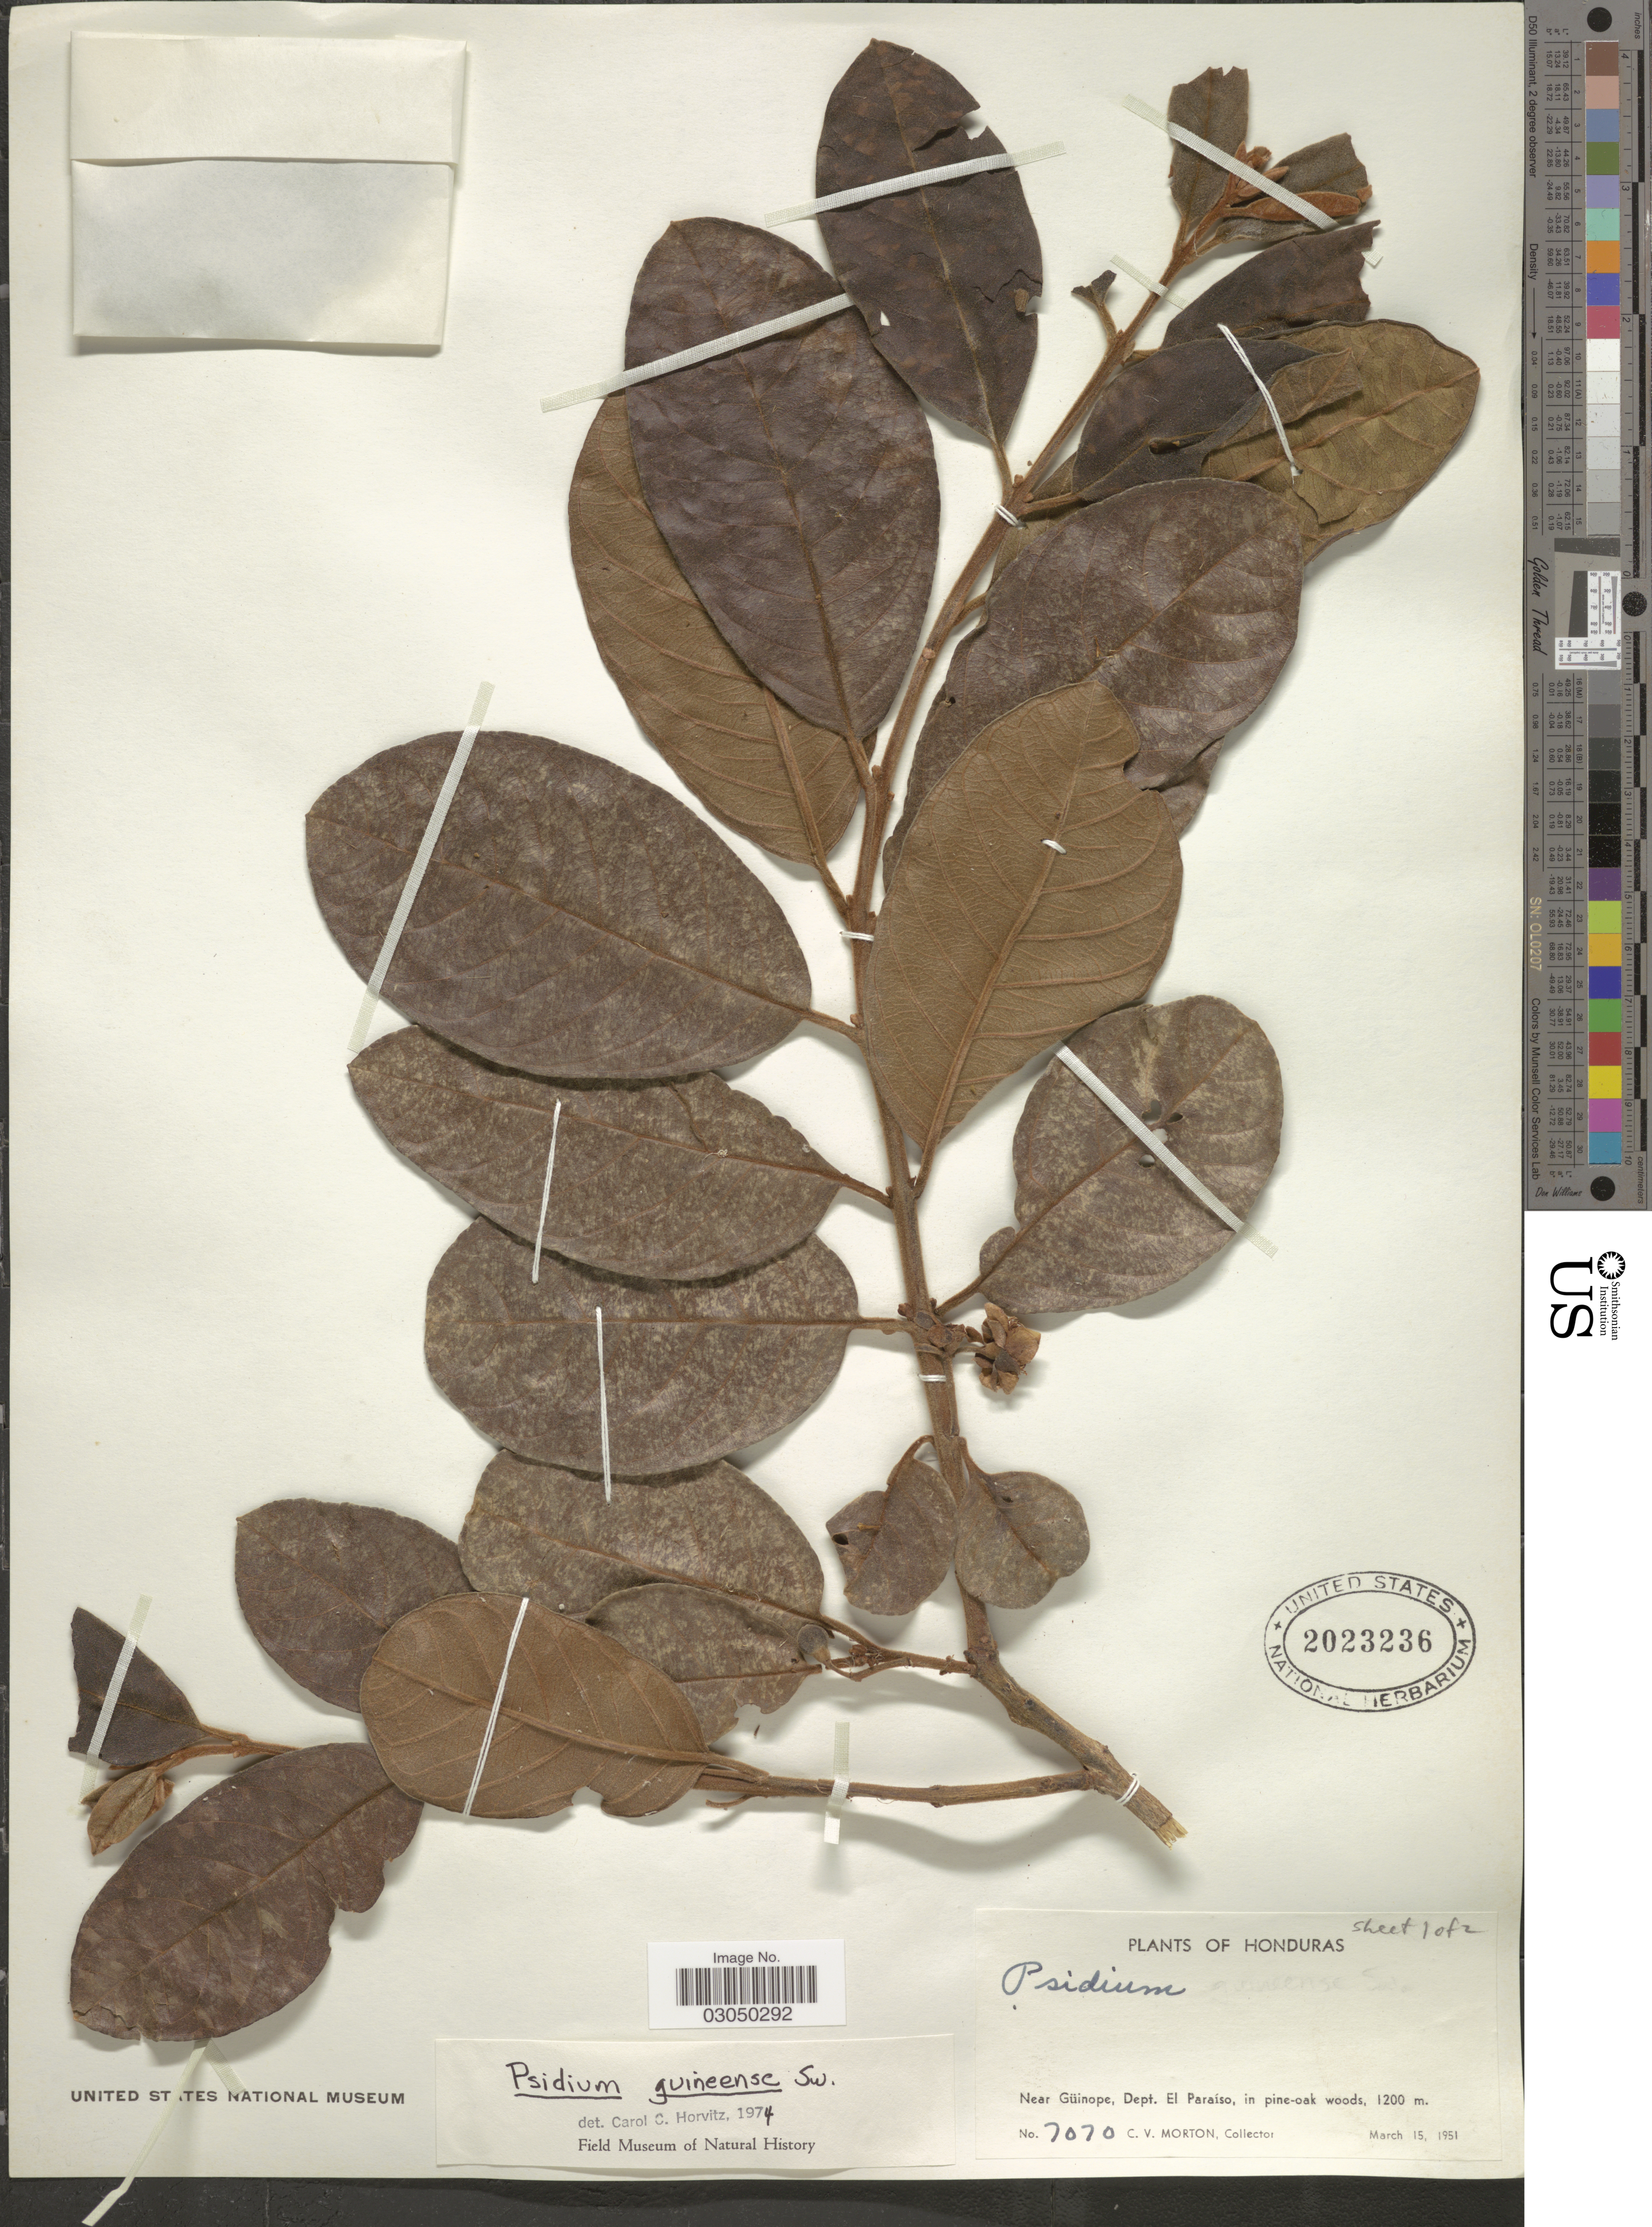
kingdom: Plantae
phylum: Tracheophyta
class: Magnoliopsida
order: Myrtales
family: Myrtaceae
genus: Psidium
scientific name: Psidium guineense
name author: Sw.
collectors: C. V. Morton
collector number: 7070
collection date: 1951-03-15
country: Honduras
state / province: El Paraíso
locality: Near Güinope, Dept. El Paraíso.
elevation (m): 1200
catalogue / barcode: US 2023236